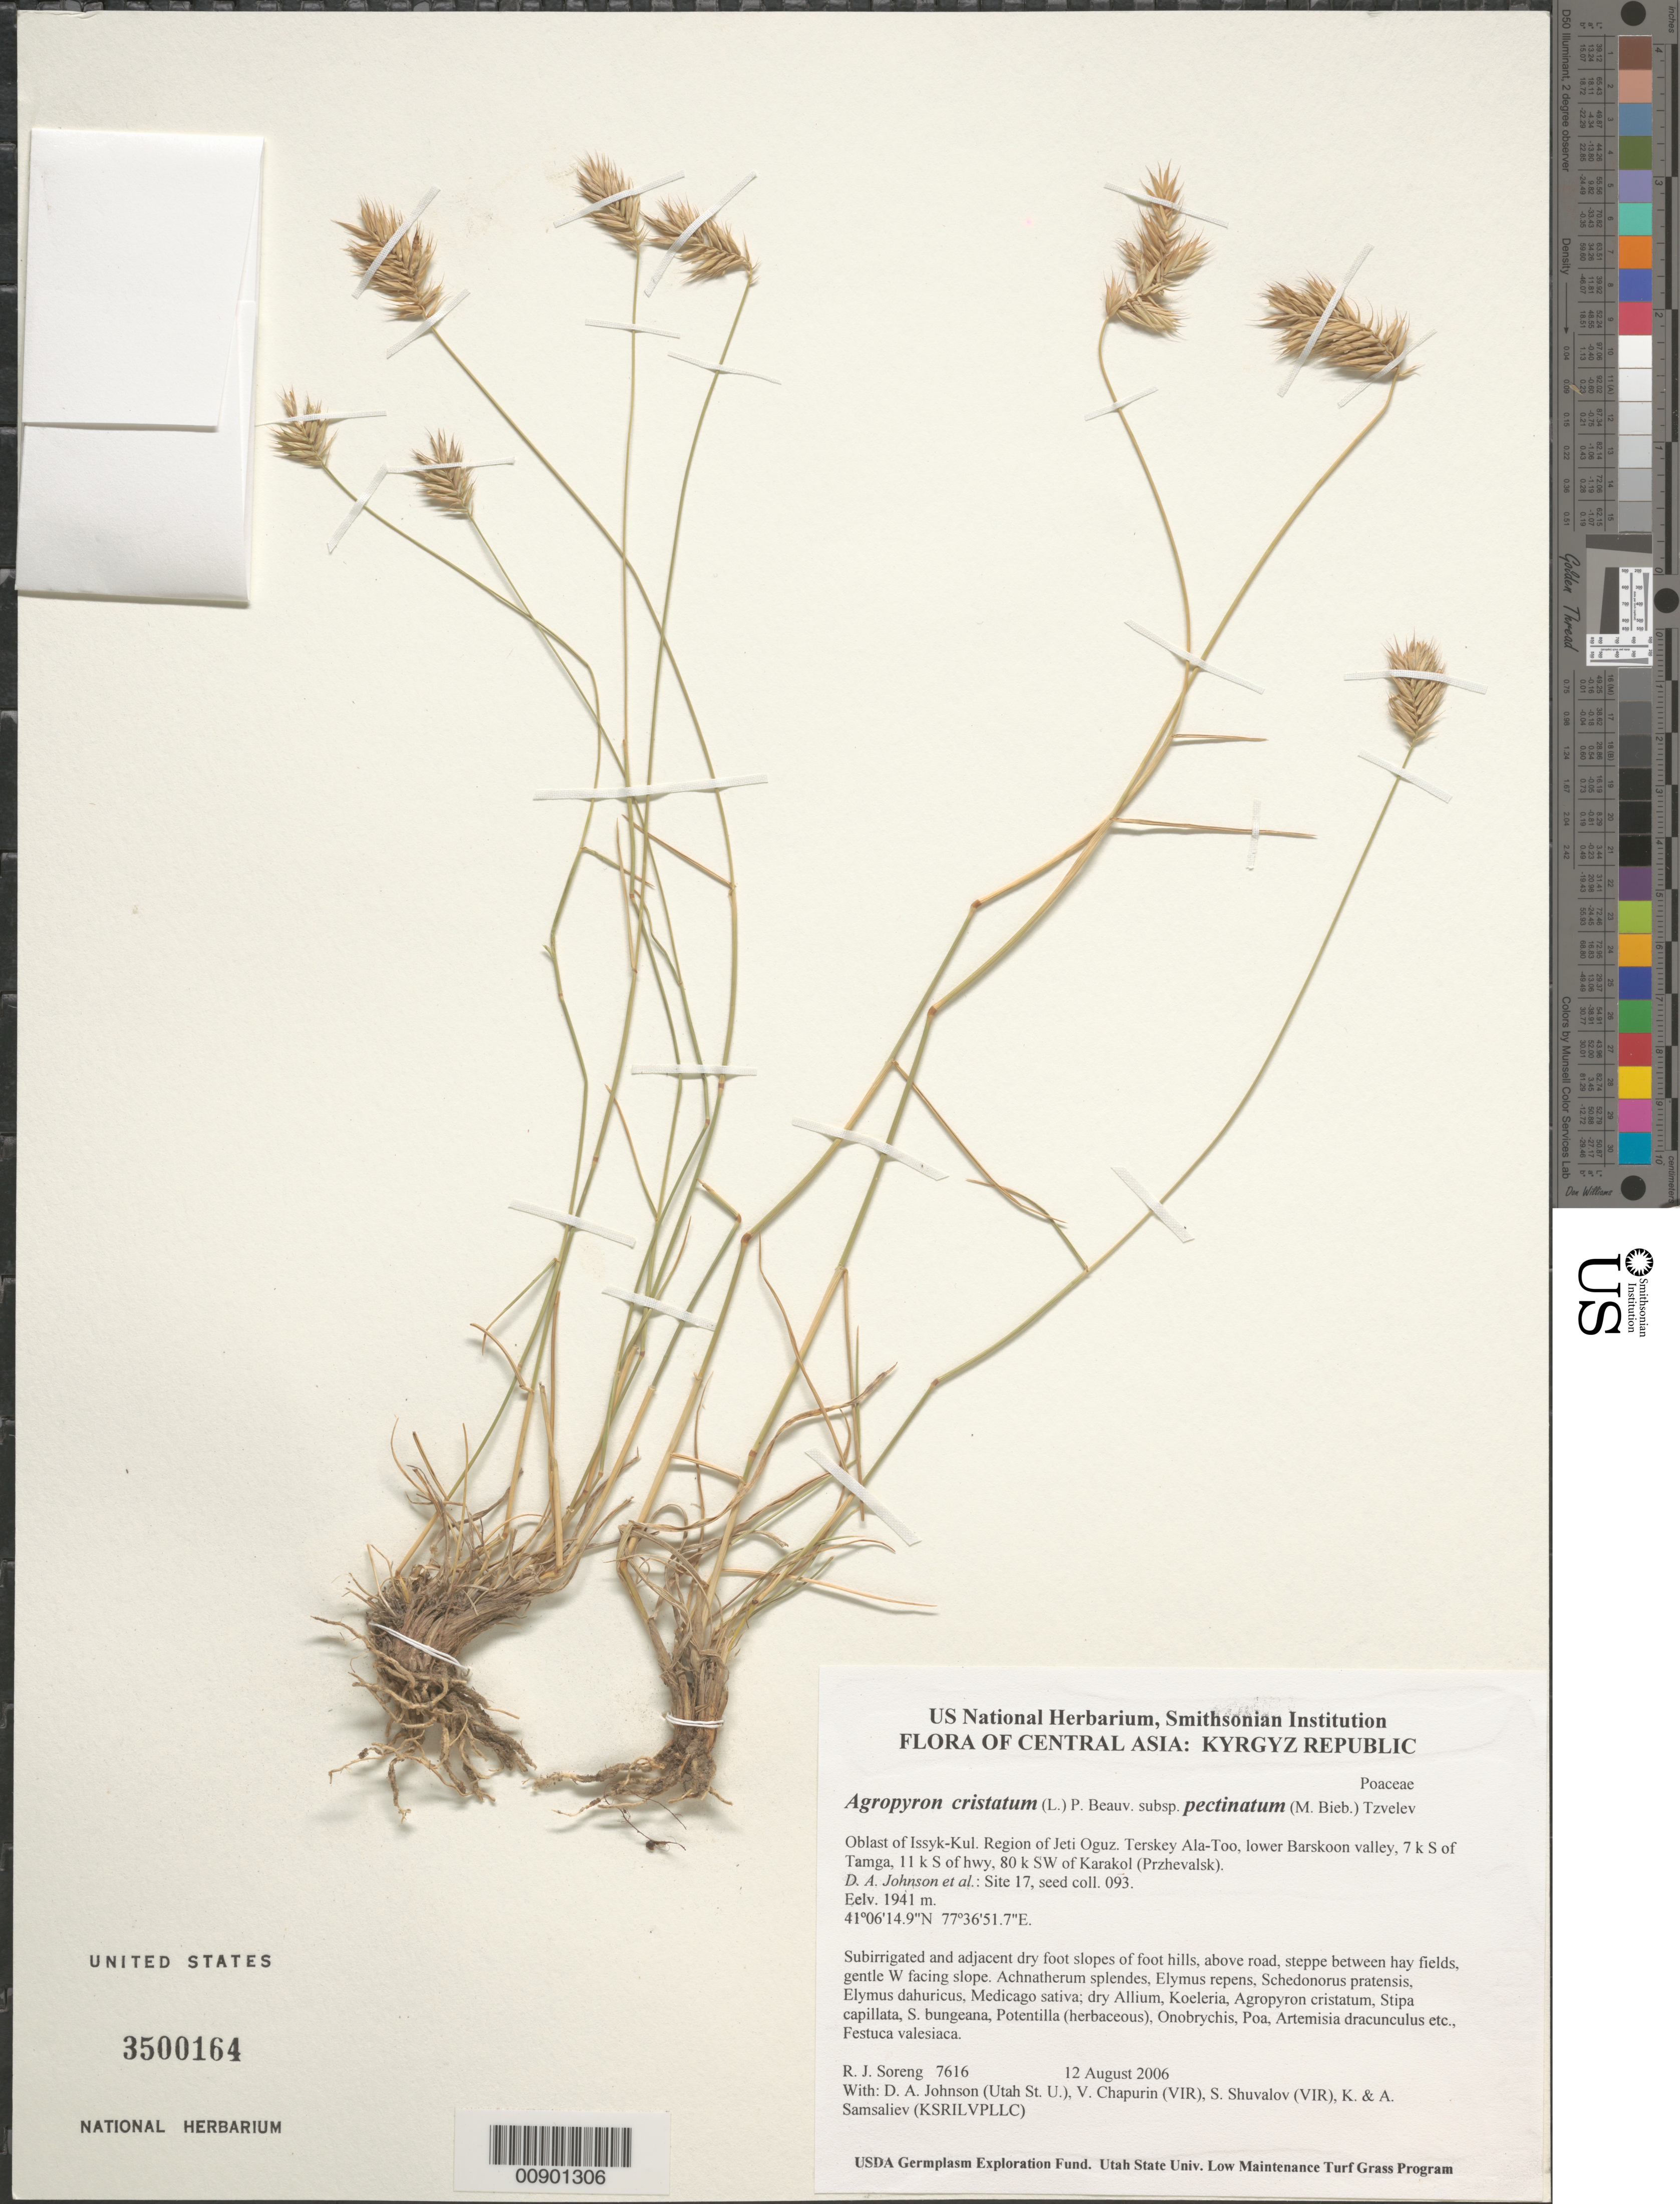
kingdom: Plantae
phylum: Tracheophyta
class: Liliopsida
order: Poales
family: Poaceae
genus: Agropyron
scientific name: Agropyron cristatum subsp. pectinatum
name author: (M. Bieb.) Tzvelev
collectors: R. J. Soreng, D. Johnson, S. Shuvalov, V. Chapurin, K. Samsaliev & A. Samsaliev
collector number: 7616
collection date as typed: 12 Aug 2006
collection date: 2006-08-12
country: Kyrgyzstan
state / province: Ysyk-Kol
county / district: Jeti Oguz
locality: Terskey Ala-Too, lower Barskoon valley, 7 km S of Tamga, 11 km S of hwy, 80 km SW of Karakol (Przhevalsk).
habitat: Subirrigated and adjacent dry foot slopes of foot hills, above road, steppe between hay fields, gentle W facing slope.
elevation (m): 1941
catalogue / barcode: US 3500164